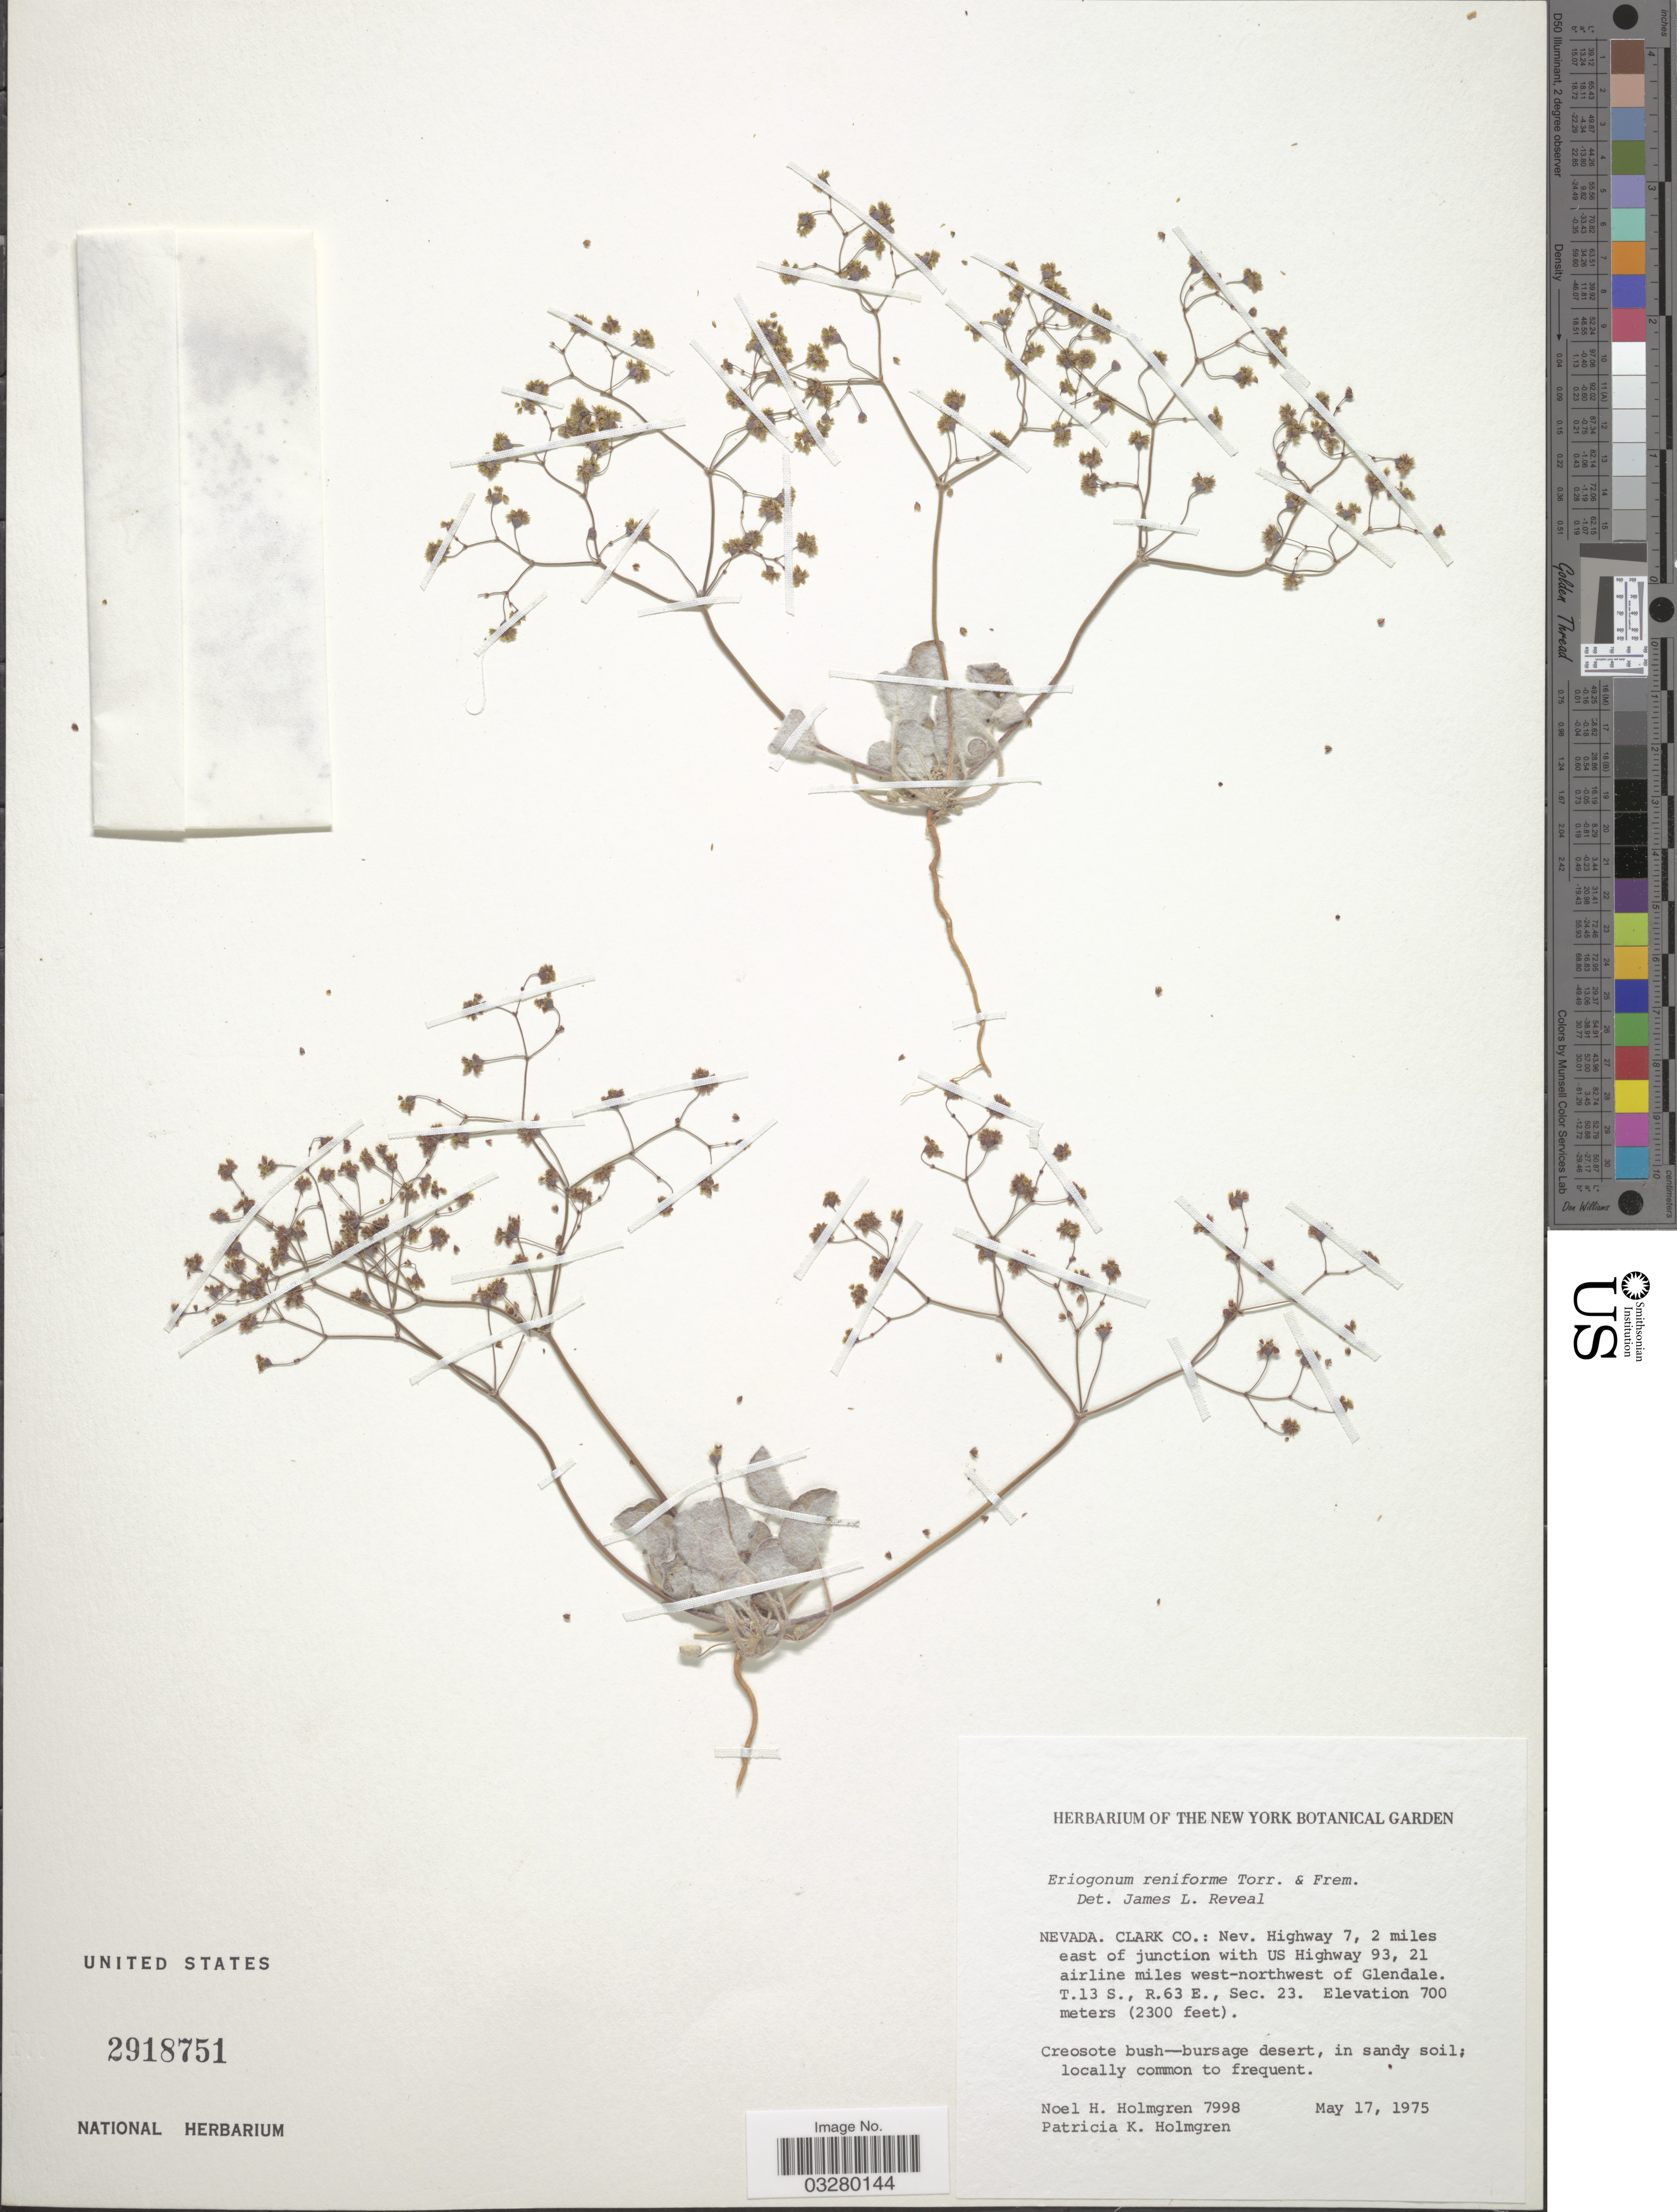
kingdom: Plantae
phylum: Tracheophyta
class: Magnoliopsida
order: Caryophyllales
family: Polygonaceae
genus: Eriogonum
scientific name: Eriogonum reniforme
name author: Torr. & Frém.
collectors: N. H. Holmgren & P. K. Holmgren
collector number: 7998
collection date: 1975-05-17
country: United States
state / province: Nevada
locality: Clark Co.: Nev. Highway 7, 2 miles east of junction with US Highway 93, 21 airline miles west-northwest of Glendale. T.13 S., R.63 E., Sec. 23.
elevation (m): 700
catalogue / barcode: US 2918751